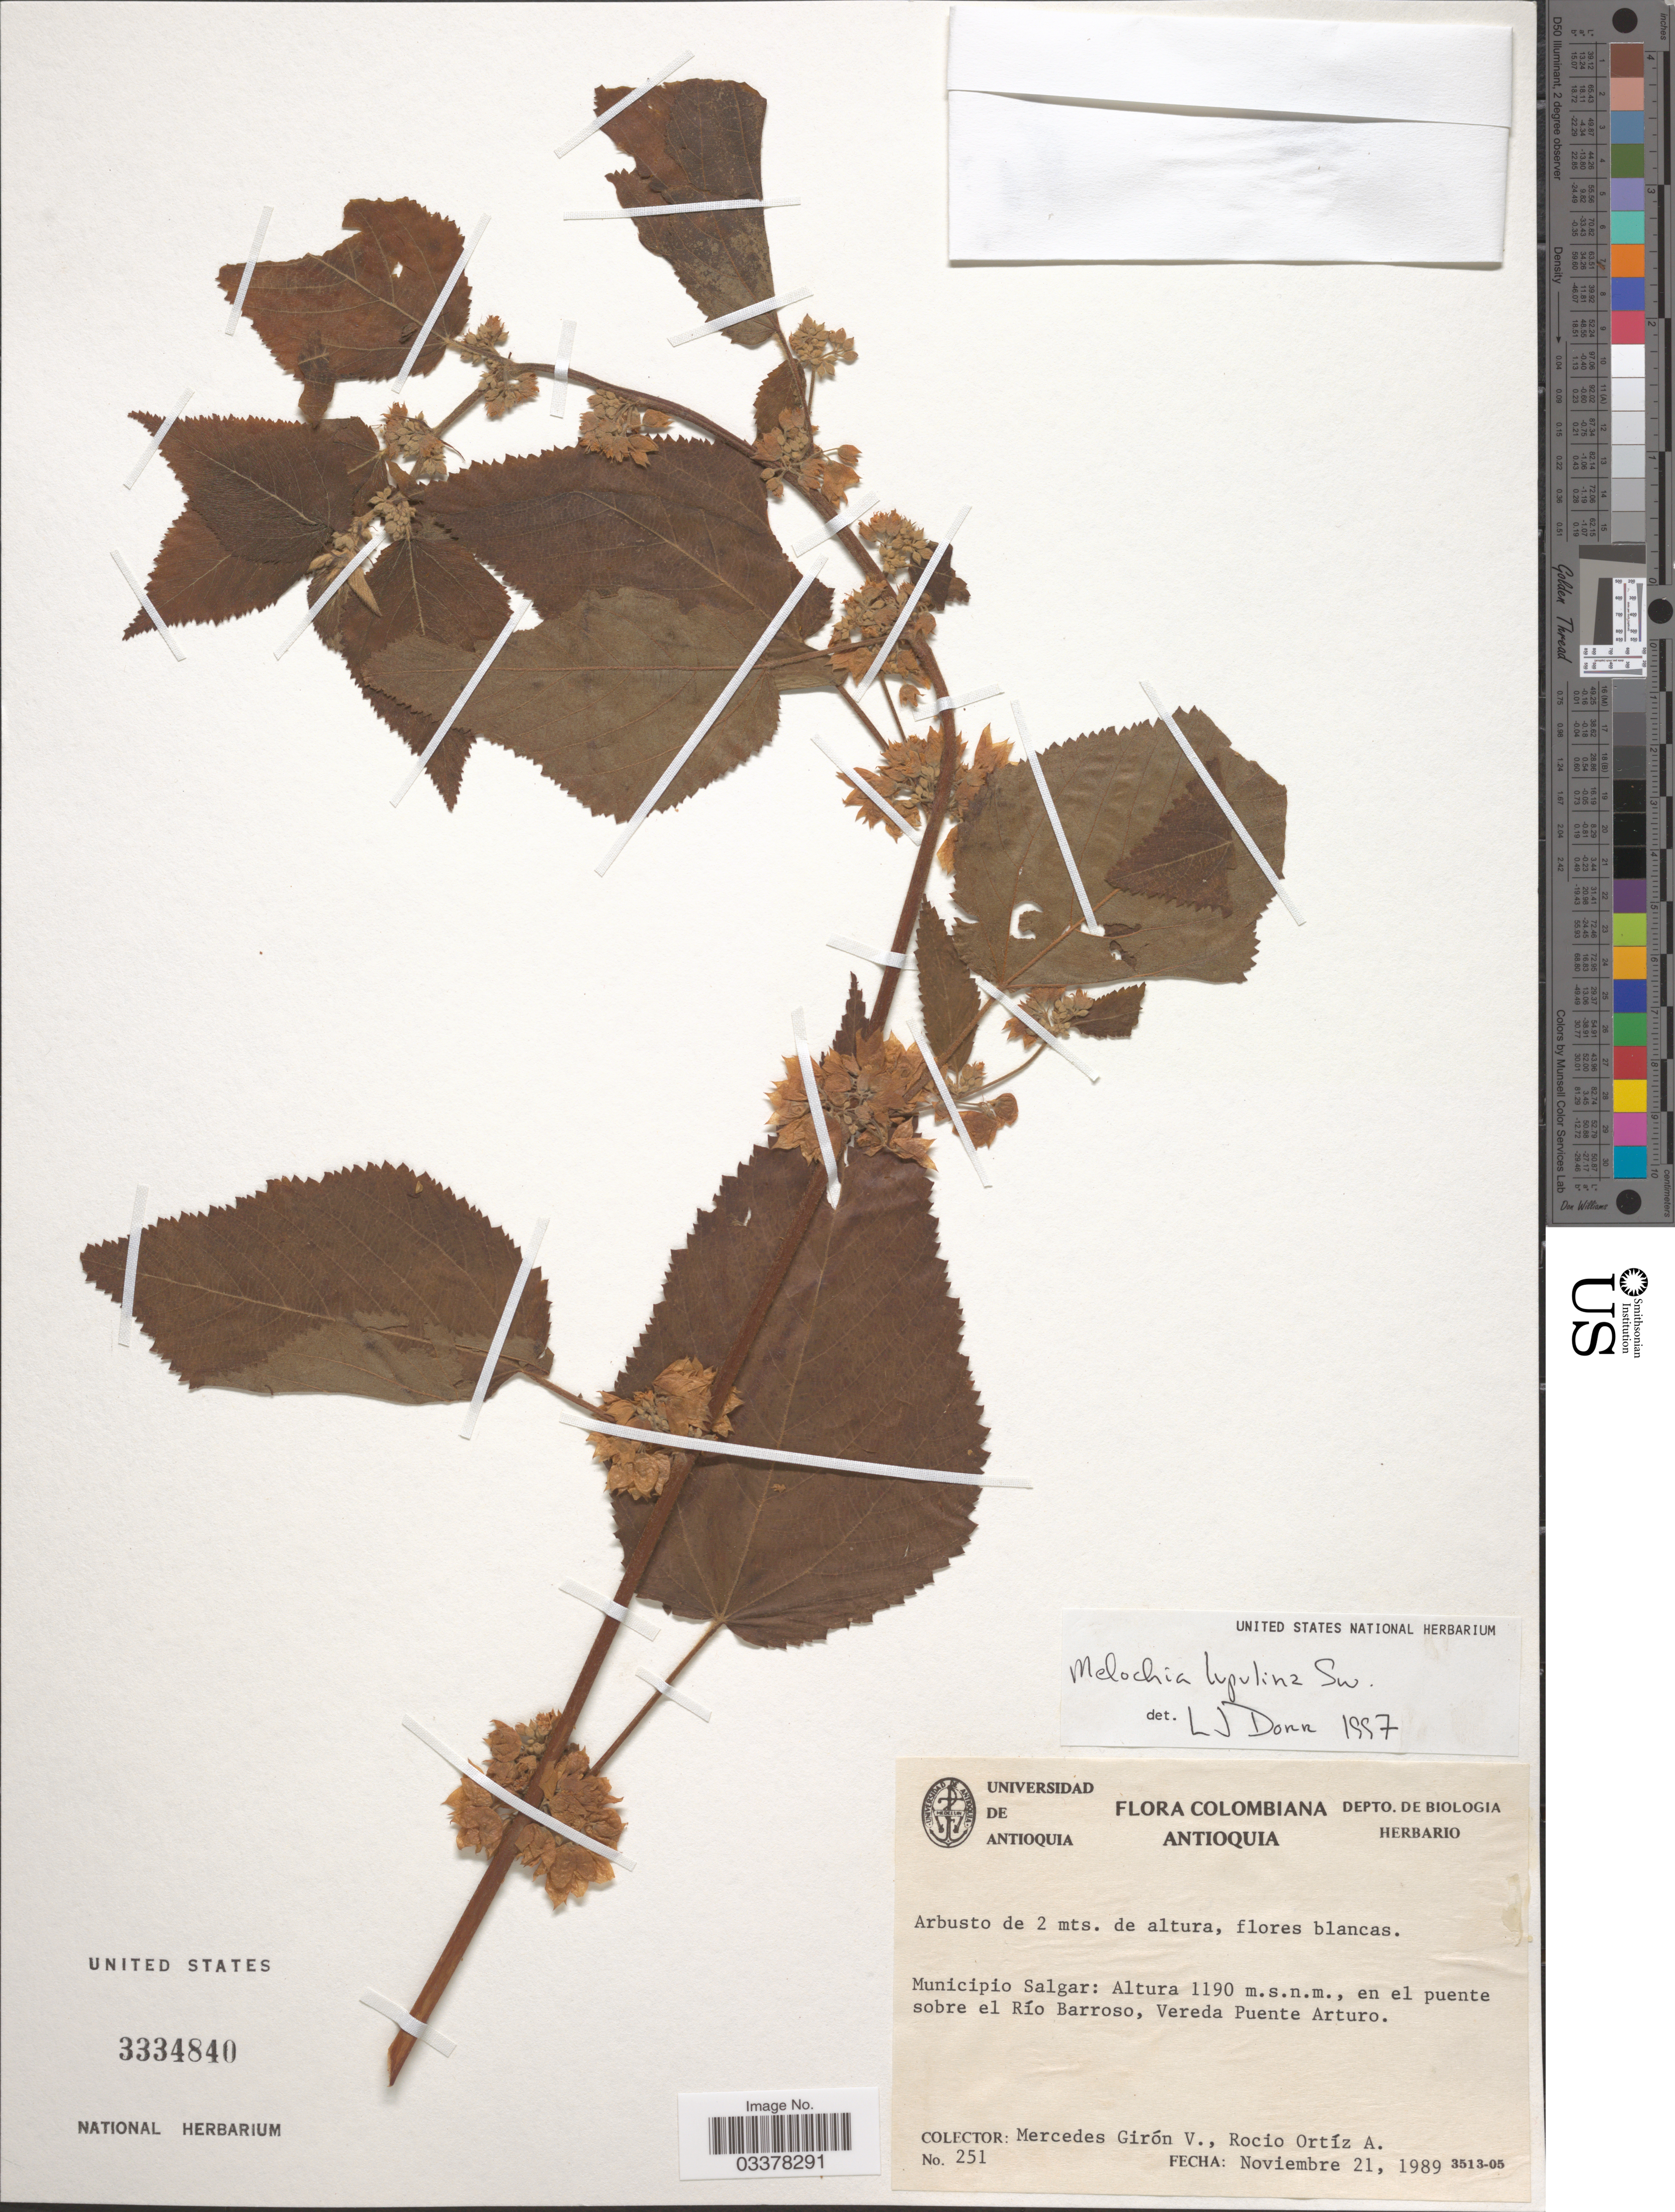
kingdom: Plantae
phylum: Tracheophyta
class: Magnoliopsida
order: Malvales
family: Malvaceae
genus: Melochia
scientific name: Melochia lupulina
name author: Sw.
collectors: M. Girón V. & R. Ortíz A.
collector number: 251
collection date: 1989-11-21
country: Colombia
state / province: Antioquia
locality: Municipio Salgar: En el puente sobre el Río Barroso, Vereda Puente Arturo.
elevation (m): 1190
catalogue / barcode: US 3334840